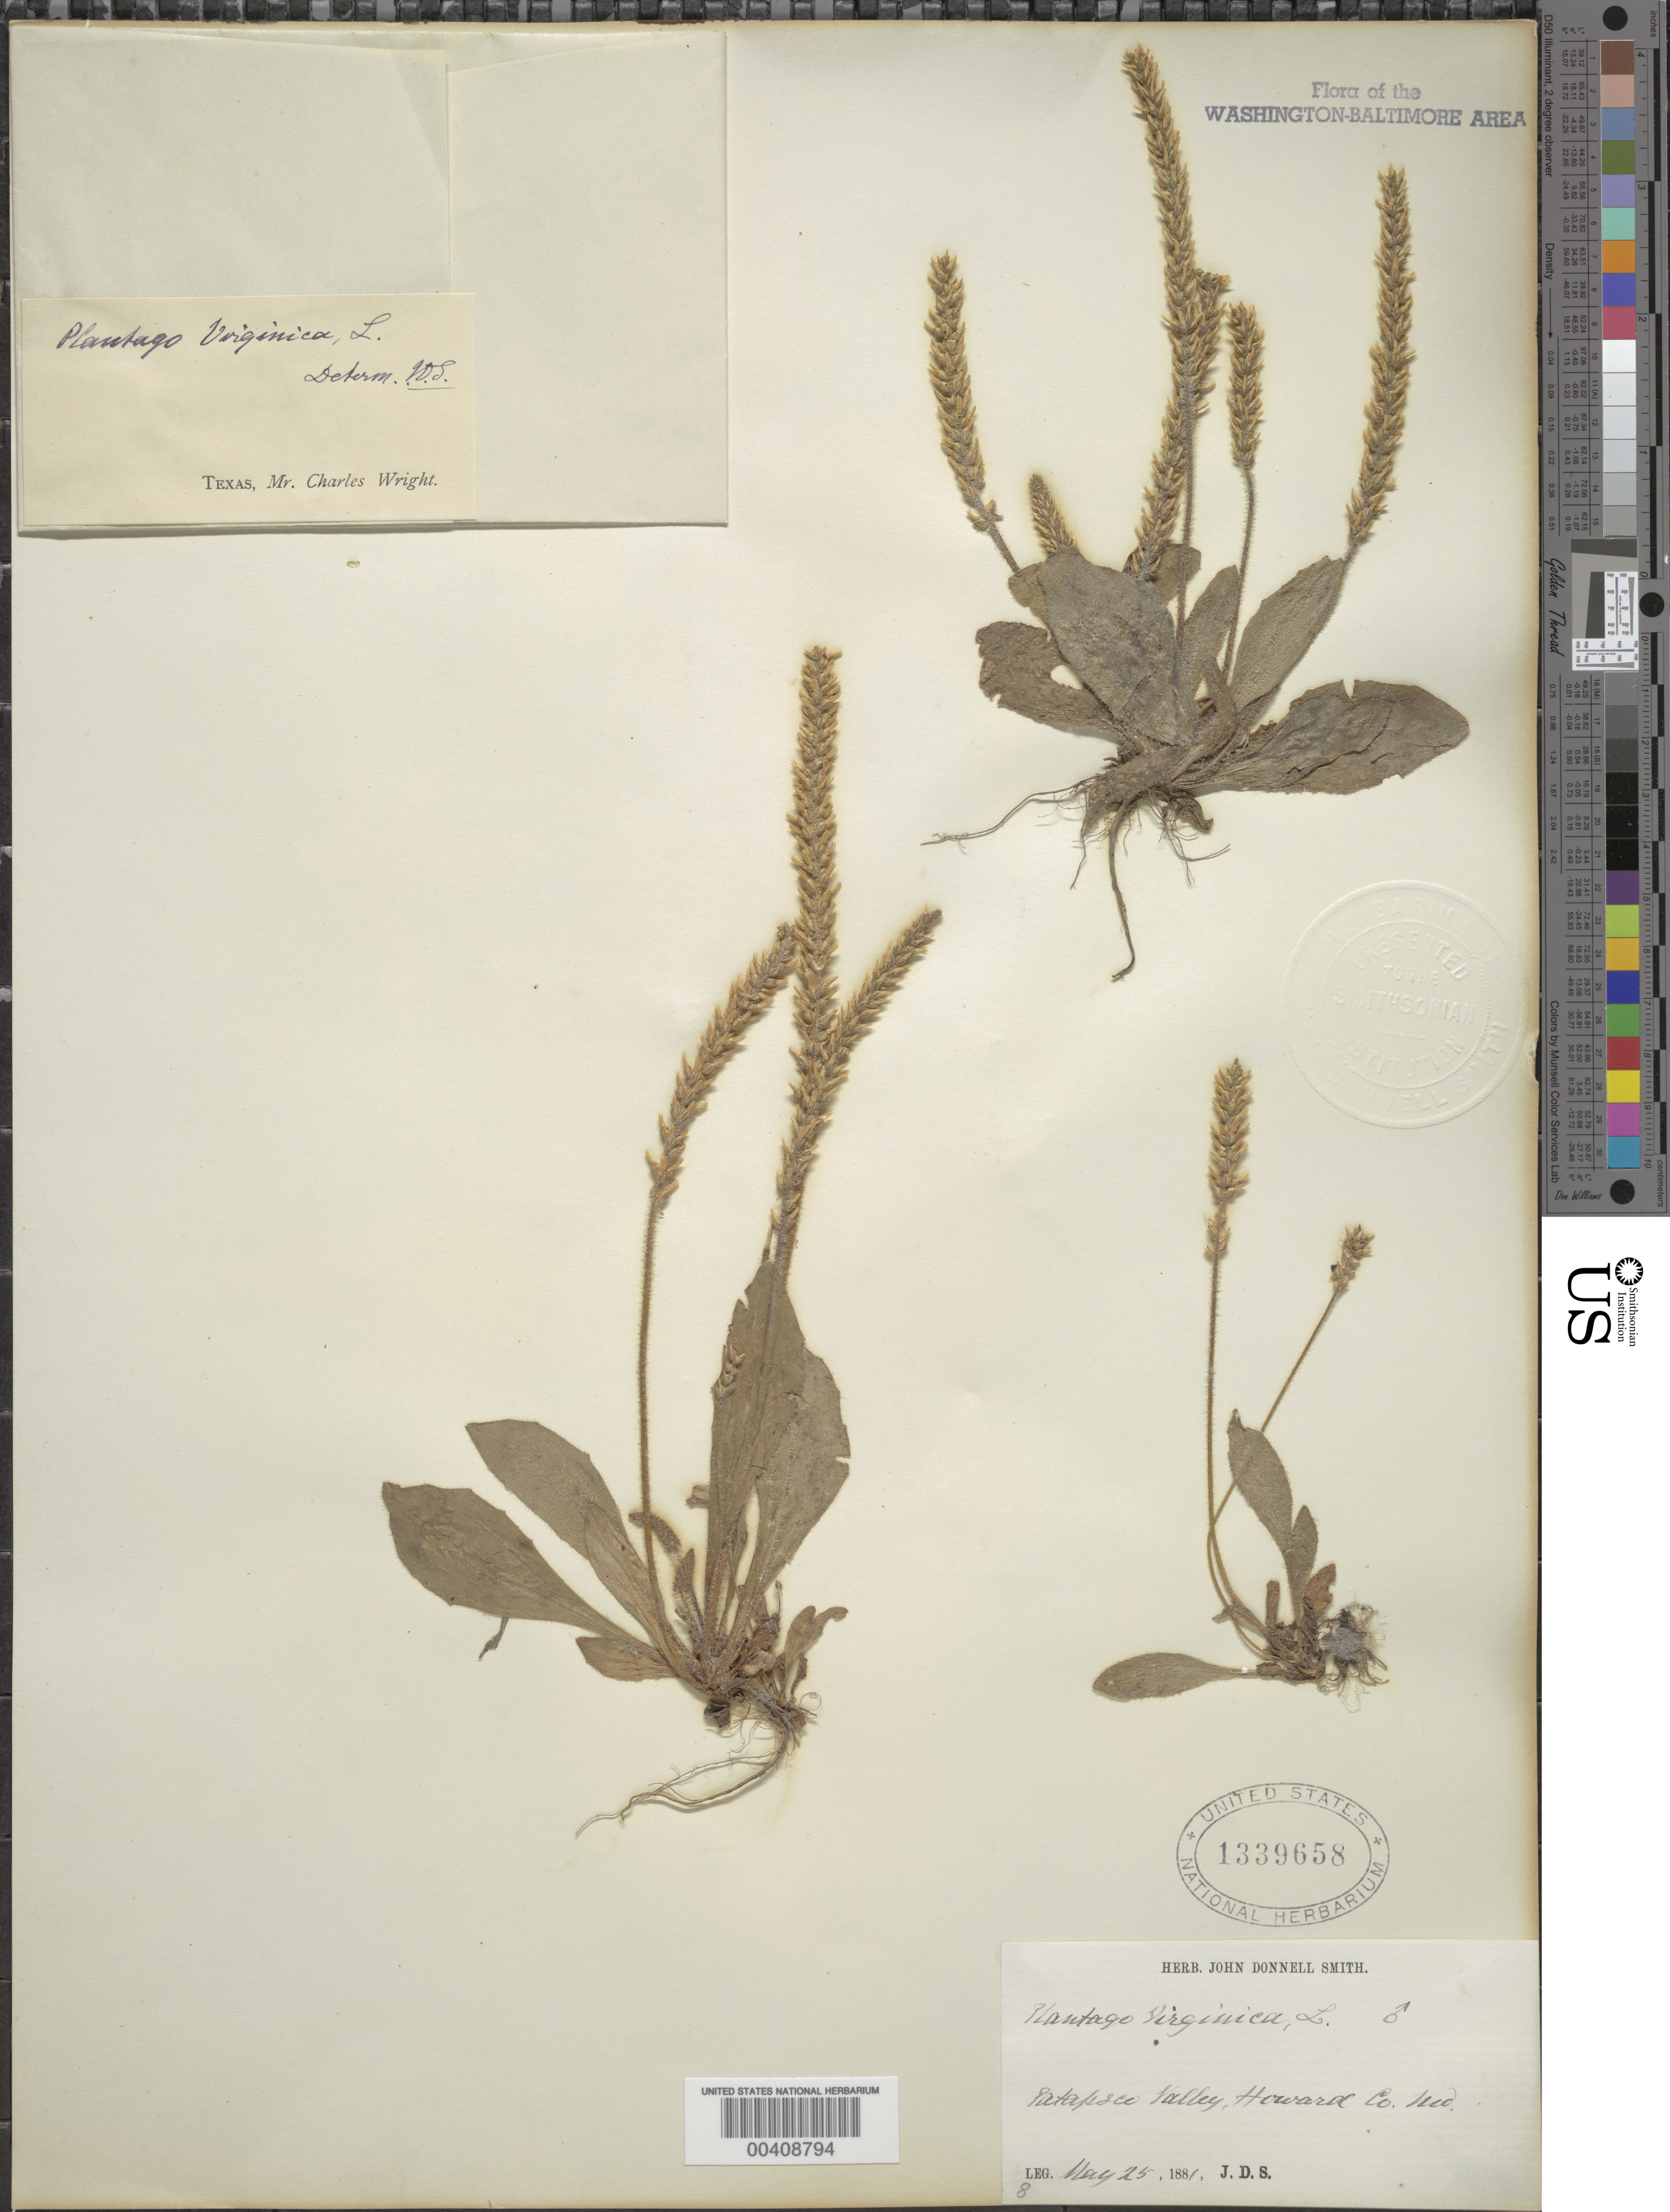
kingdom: Plantae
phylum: Tracheophyta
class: Magnoliopsida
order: Lamiales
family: Plantaginaceae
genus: Plantago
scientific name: Plantago virginica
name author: L.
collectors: J. Donnell Smith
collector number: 8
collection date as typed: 25 May 1881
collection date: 1881-05-25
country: United States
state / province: Maryland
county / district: Howard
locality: Patapsco Valley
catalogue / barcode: US 1339658